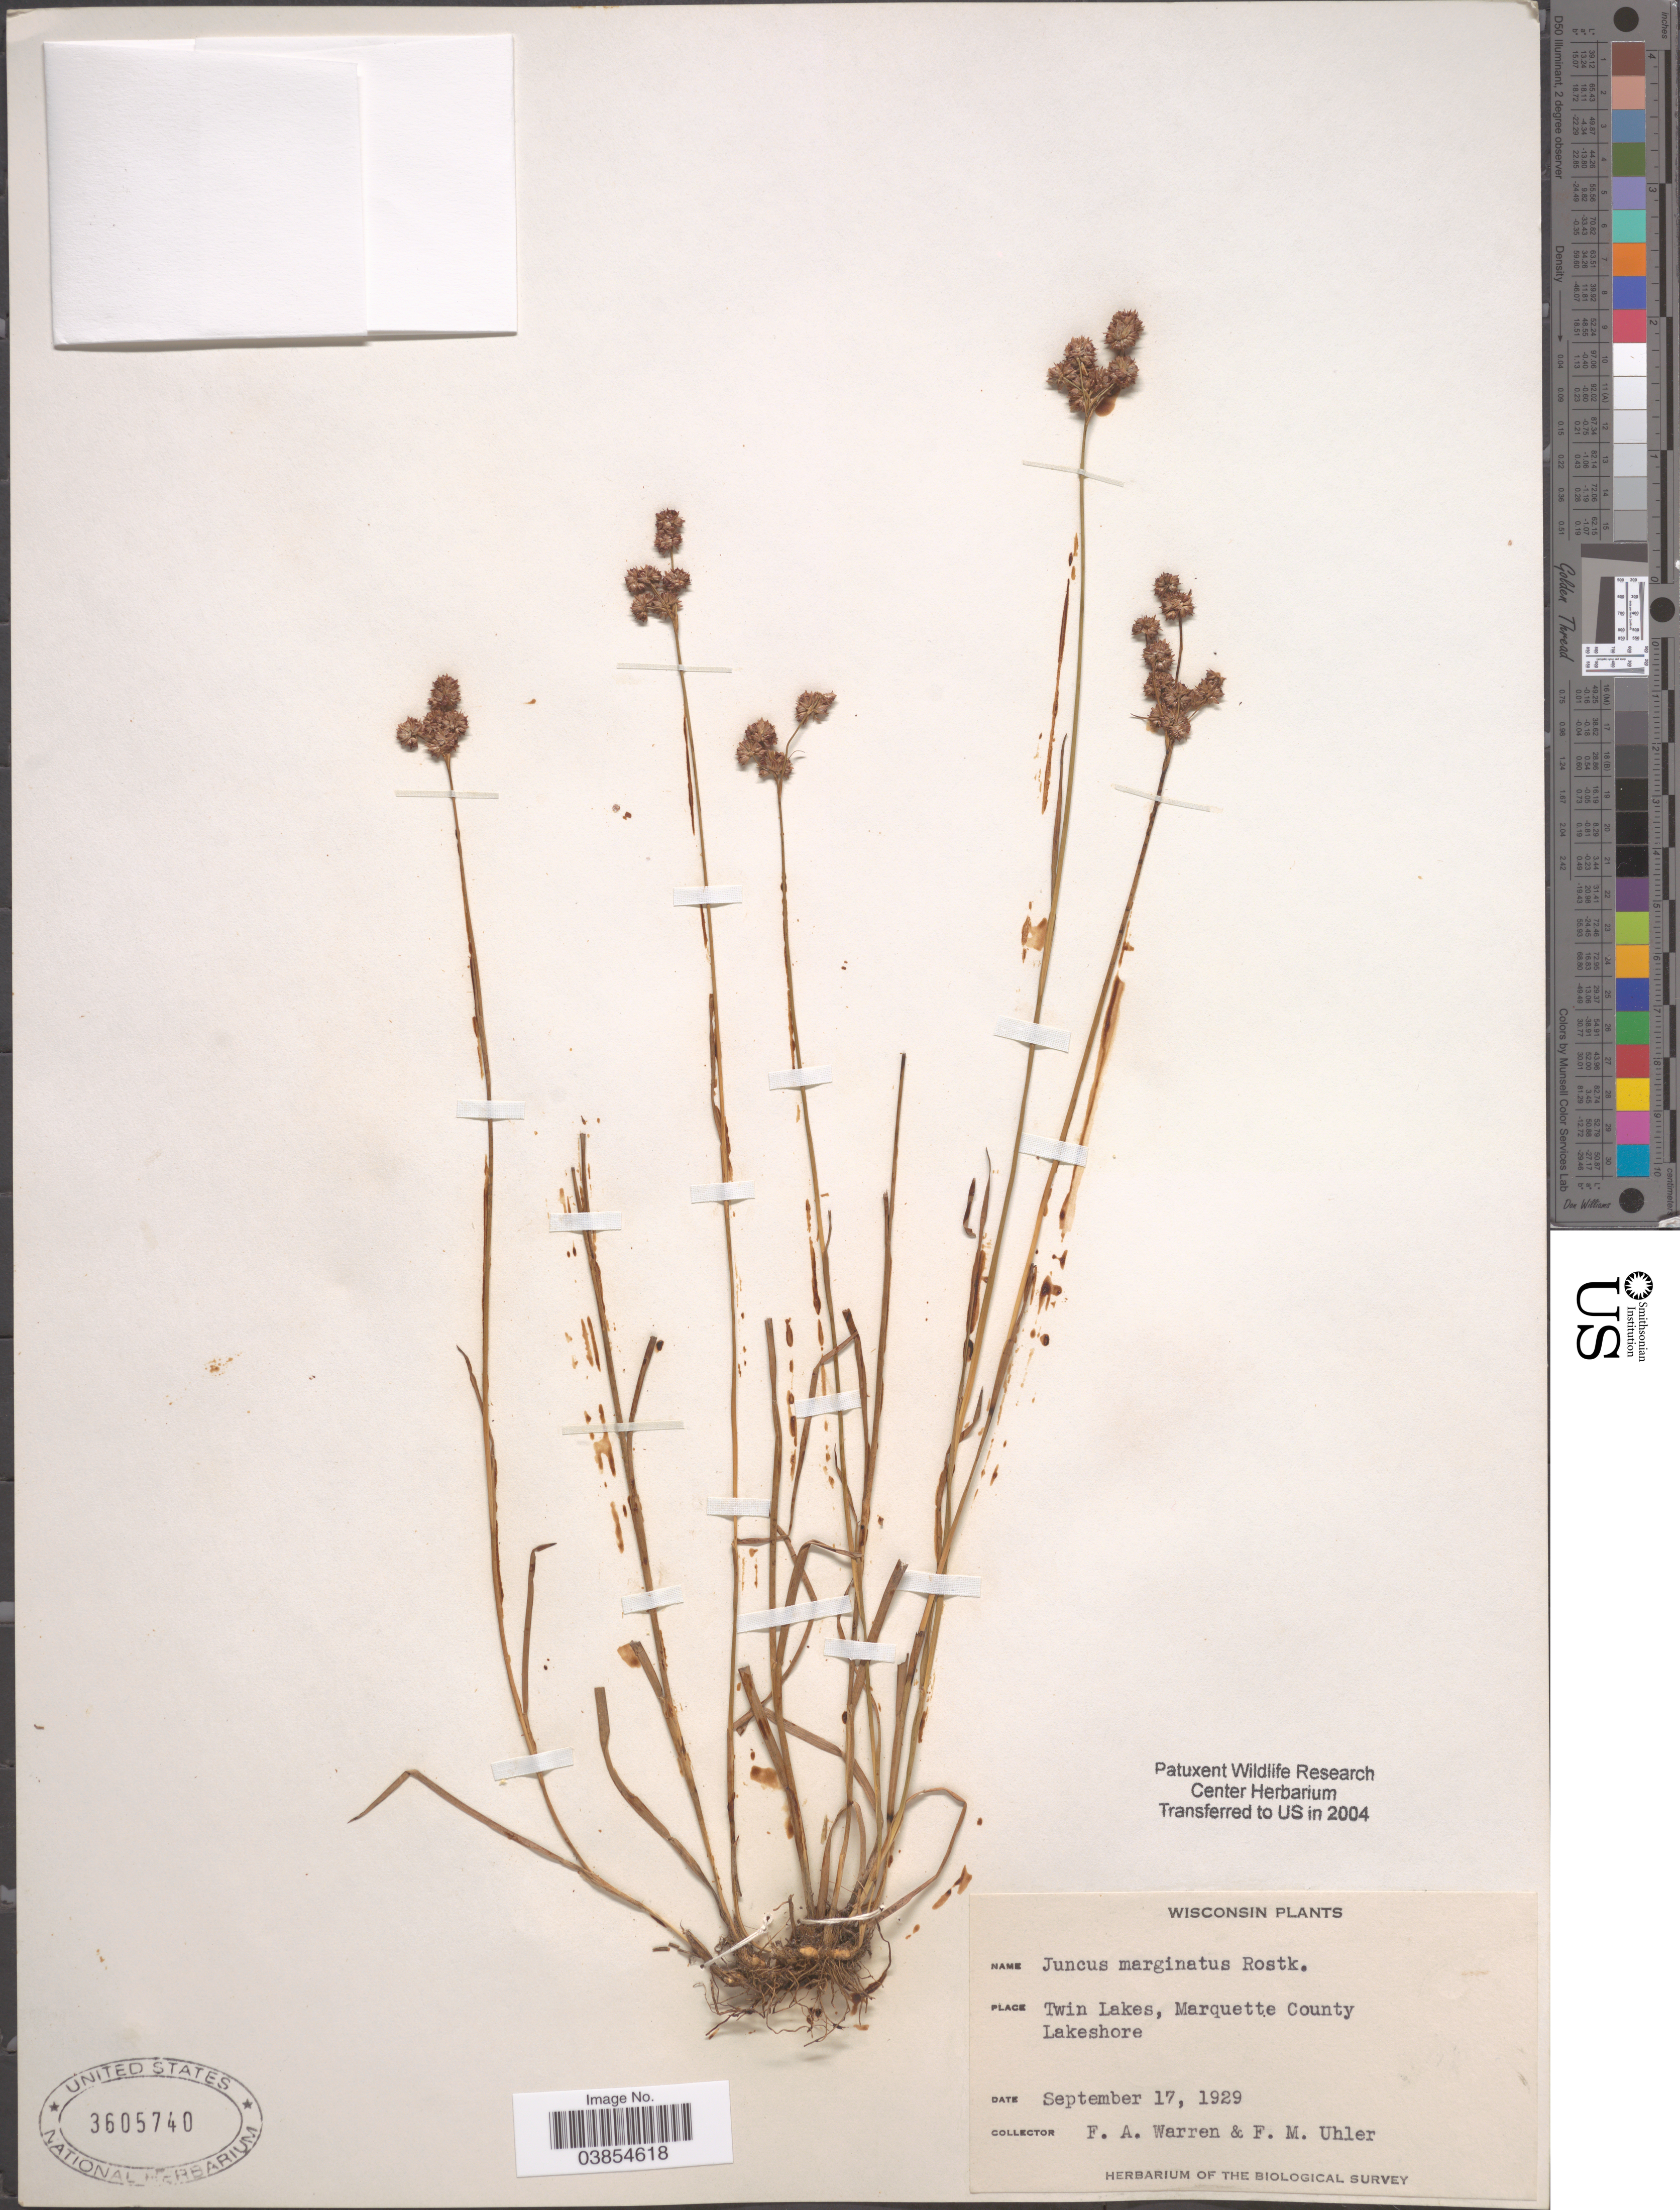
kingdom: Plantae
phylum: Tracheophyta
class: Liliopsida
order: Poales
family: Juncaceae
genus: Juncus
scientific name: Juncus marginatus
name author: Rostk.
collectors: F. Warren & F. M. Uhler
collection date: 1929-09-17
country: United States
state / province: Wisconsin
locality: Twin Lakes, Marquette County, Lakeshore.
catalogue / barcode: US 3605740